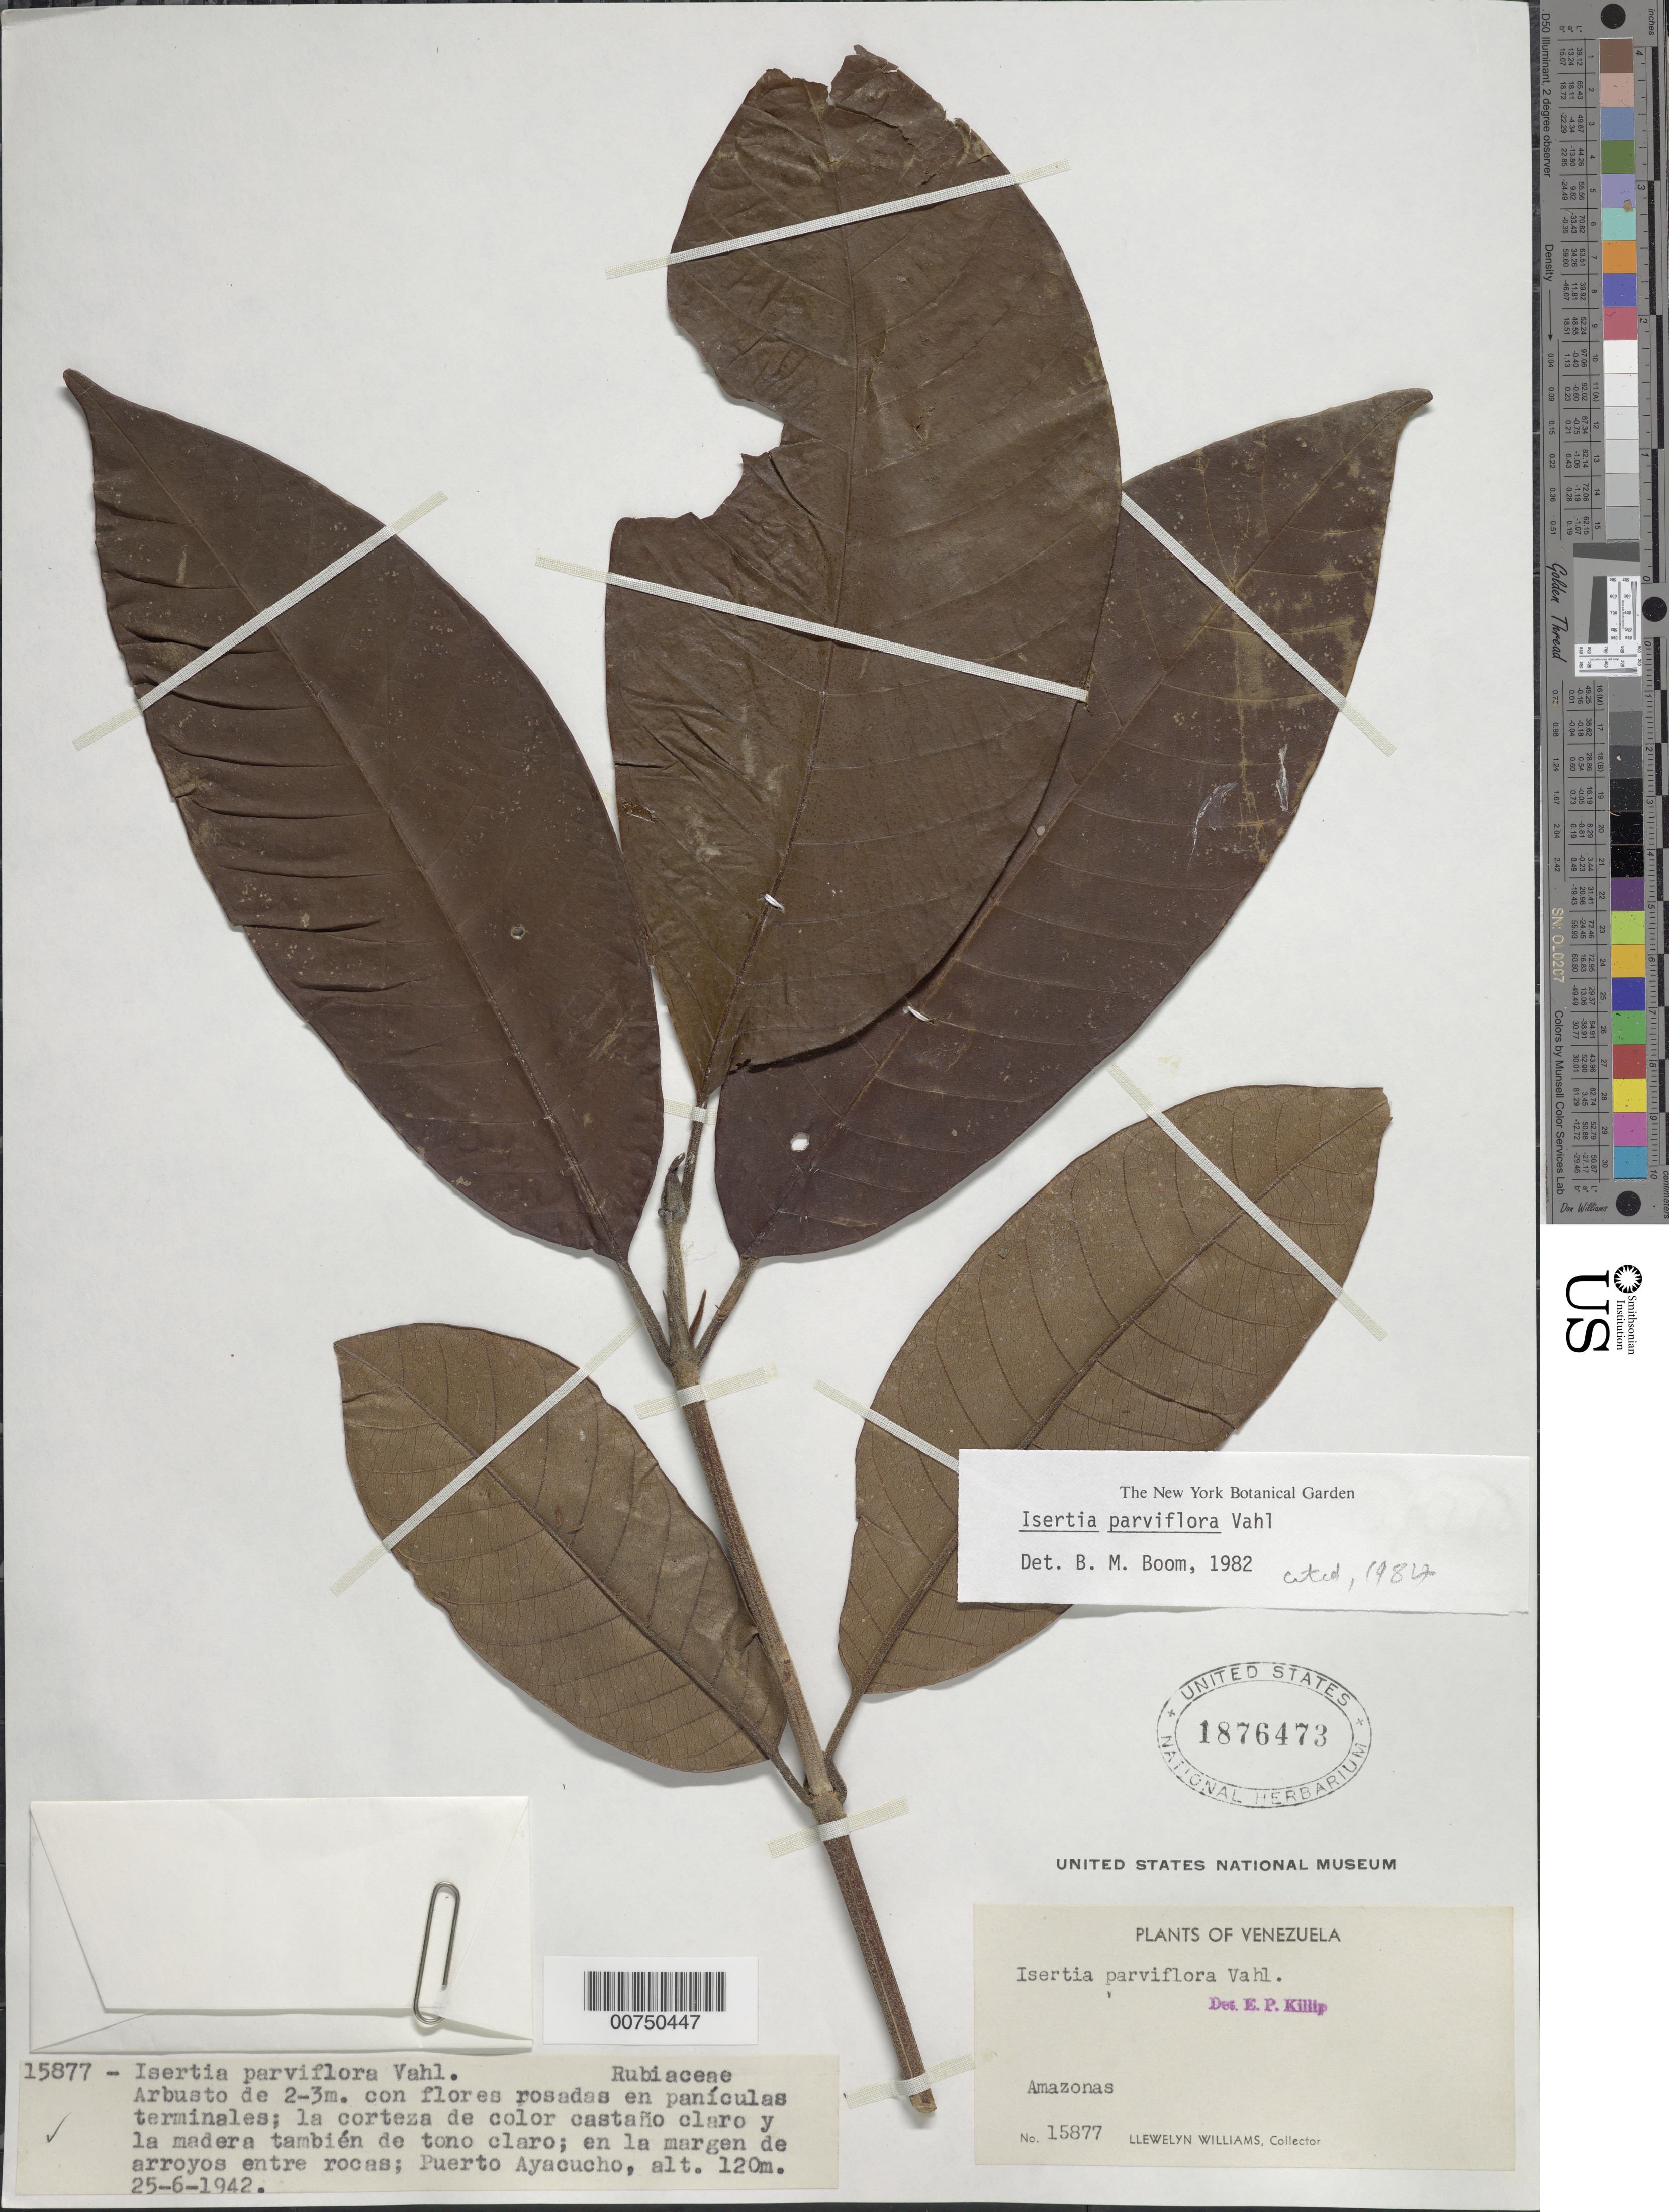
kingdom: Plantae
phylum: Tracheophyta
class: Magnoliopsida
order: Gentianales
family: Rubiaceae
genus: Isertia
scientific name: Isertia parviflora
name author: Vahl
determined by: Boom, B. M.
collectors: Ll. Williams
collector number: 15877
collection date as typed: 25-Jun-42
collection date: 1942-06-25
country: Venezuela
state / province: Amazonas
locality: Puerto Ayacucho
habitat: Margen de arroyos entre rocas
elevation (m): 120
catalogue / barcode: US 1876473